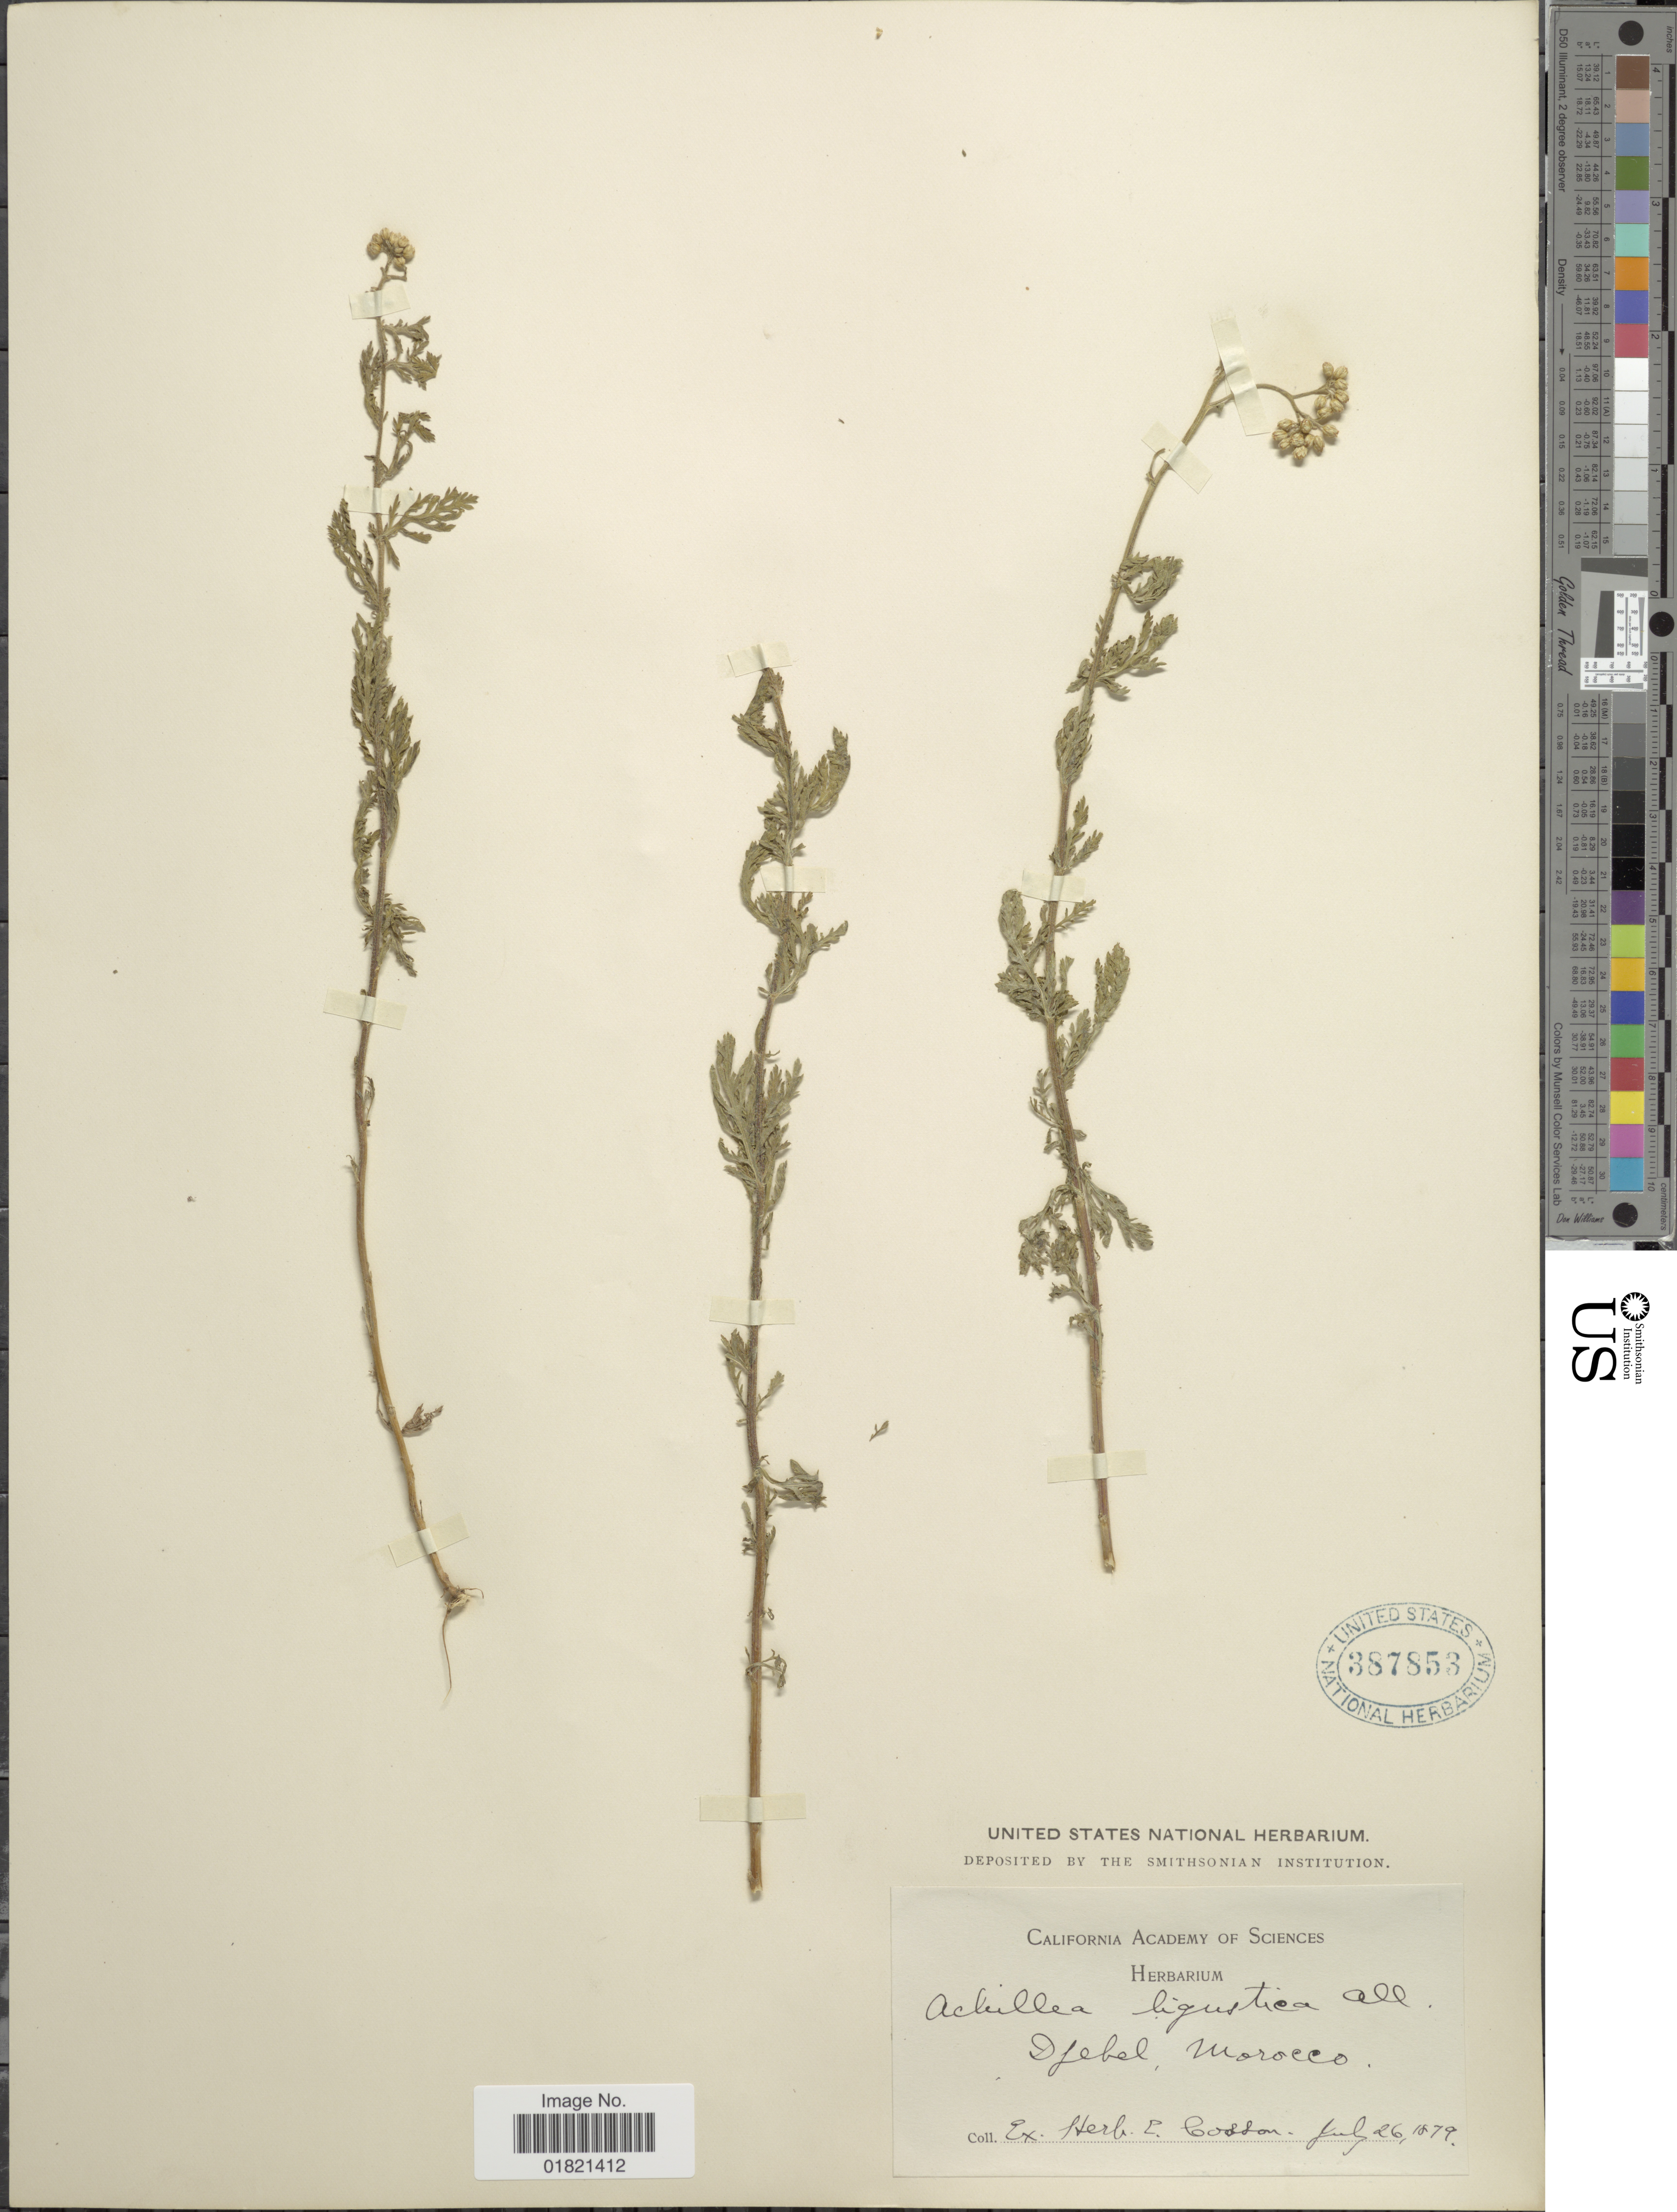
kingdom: Plantae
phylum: Tracheophyta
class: Magnoliopsida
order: Asterales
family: Asteraceae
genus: Achillea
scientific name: Achillea ligustica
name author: All.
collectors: ex herb. E. Cosson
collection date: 1879-07-26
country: Morocco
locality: Djebel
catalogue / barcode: US 387853